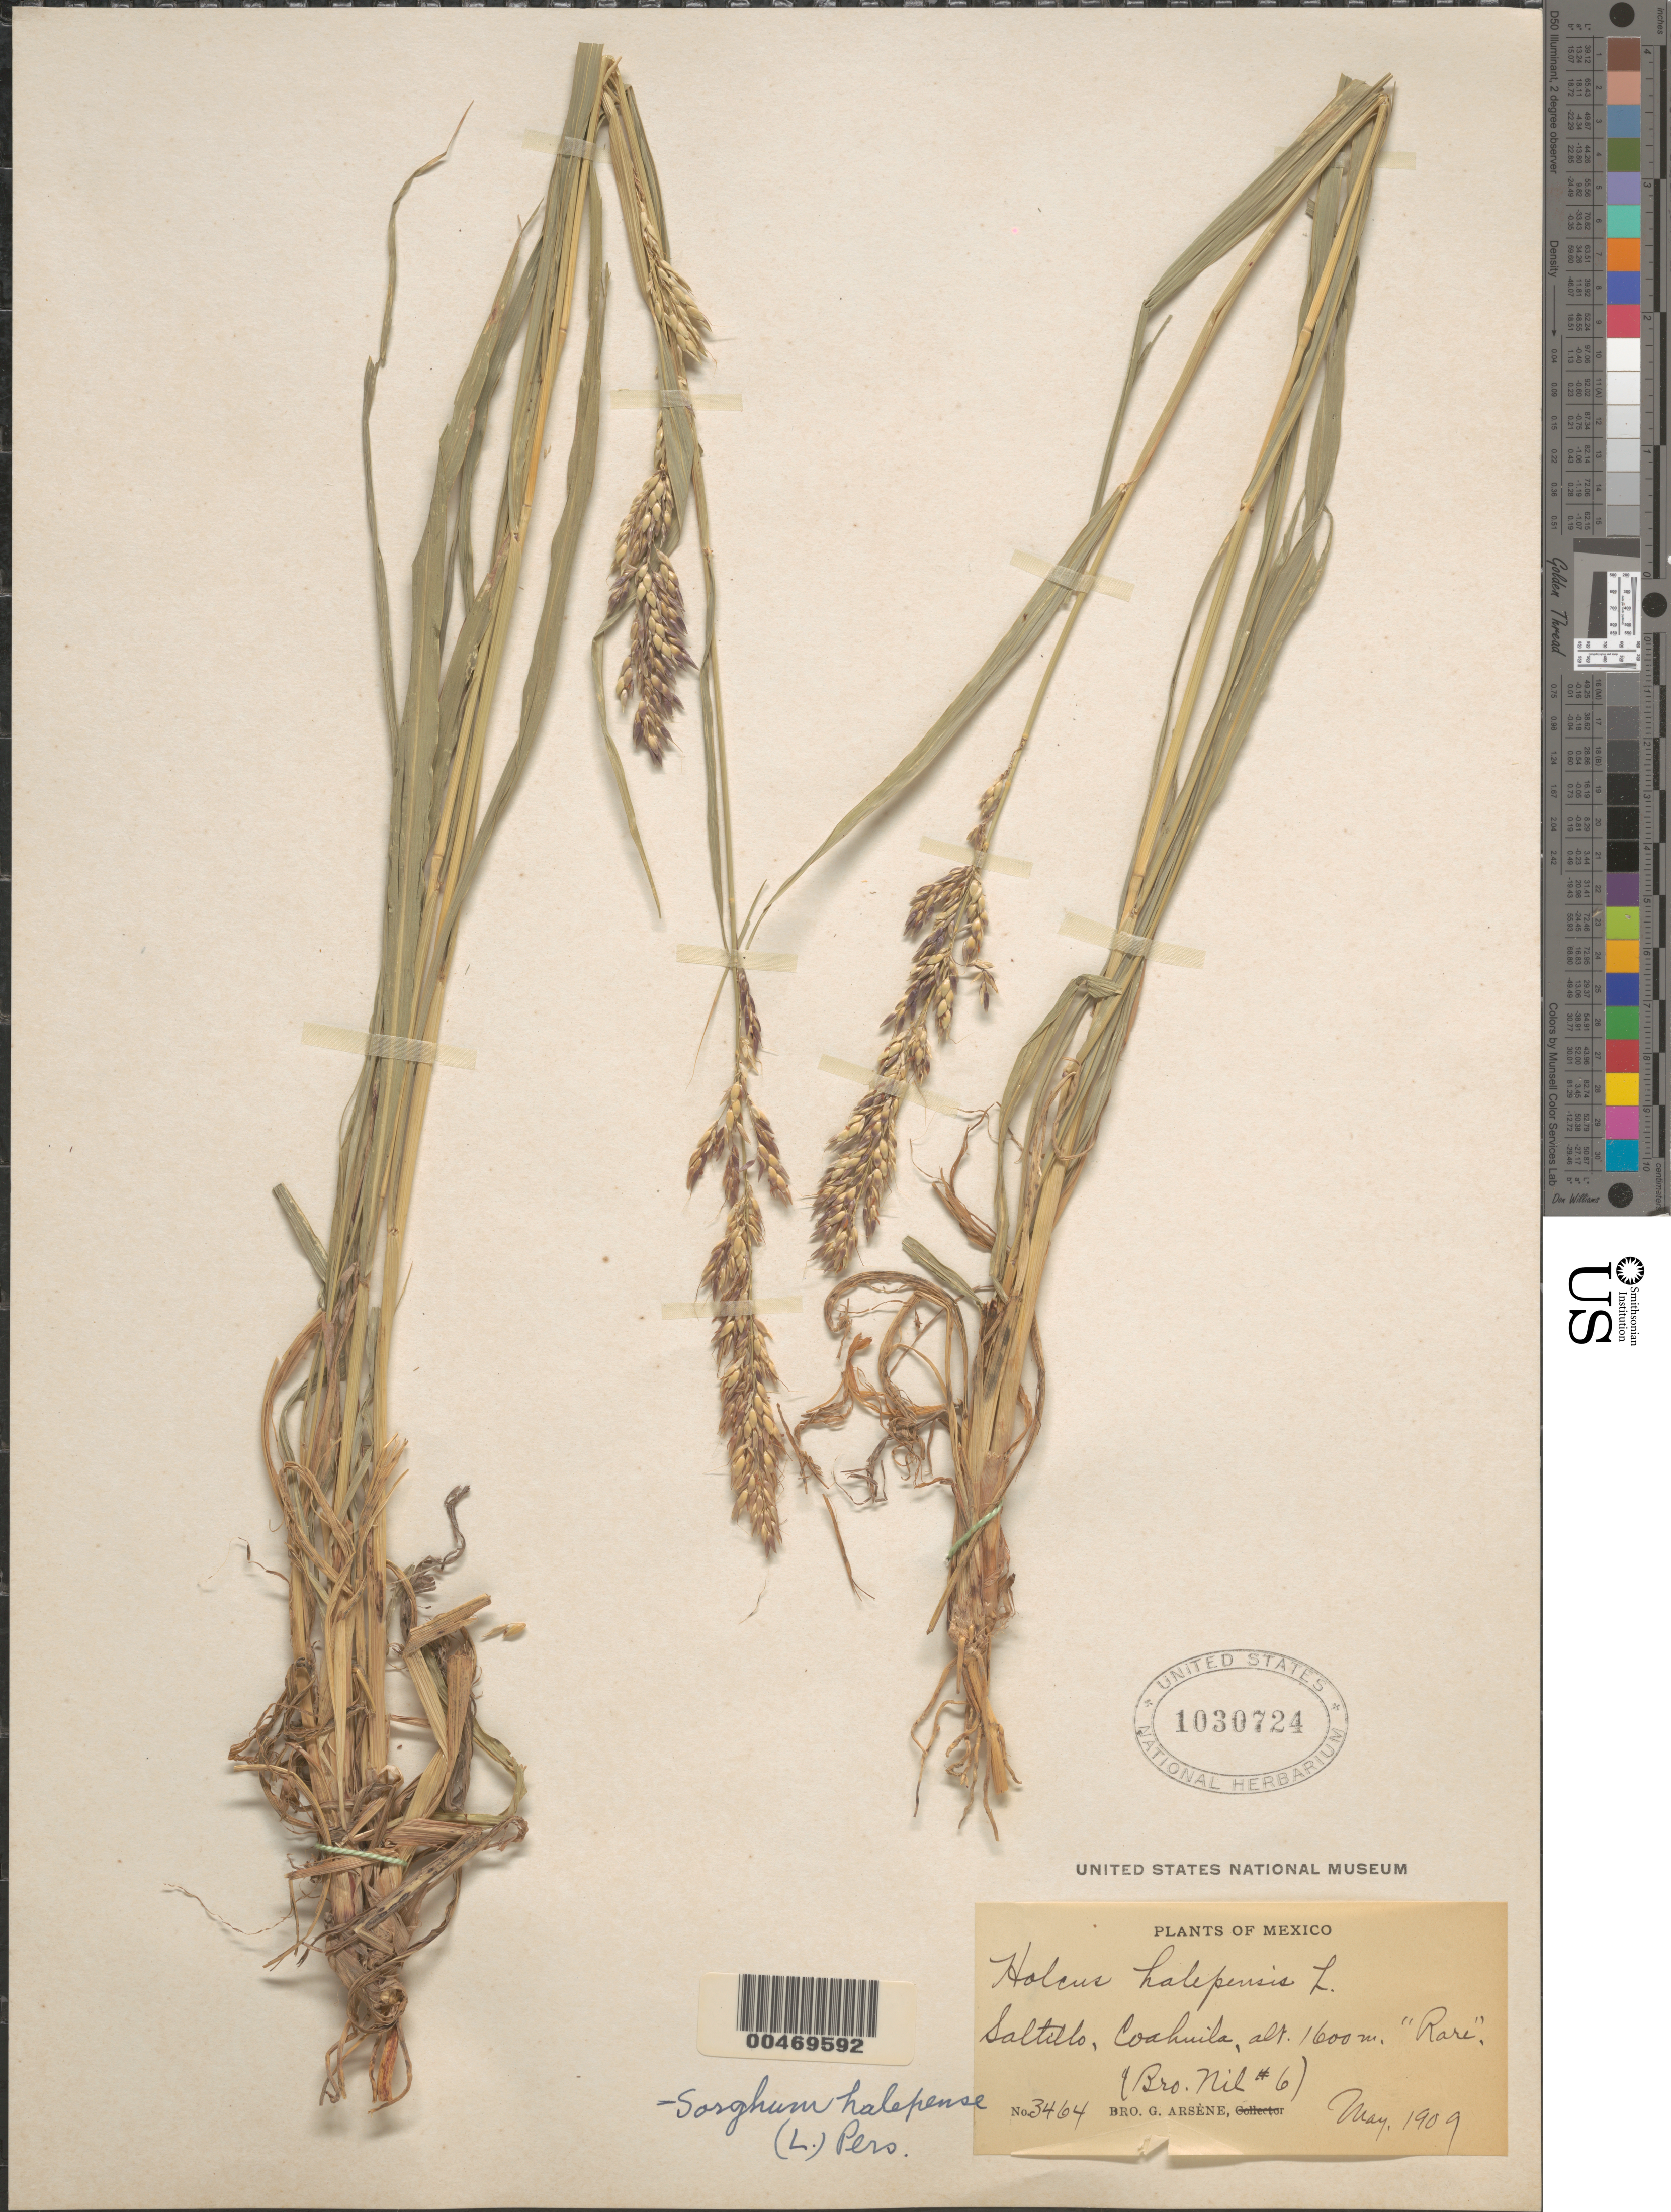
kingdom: Plantae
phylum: Tracheophyta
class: Liliopsida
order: Poales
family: Poaceae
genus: Sorghum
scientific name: Sorghum halepense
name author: (L.) Pers.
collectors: Bro. G. Arsène & Bro. Nil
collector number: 3464/6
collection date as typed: May 1909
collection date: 1909-05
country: Mexico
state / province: Coahuila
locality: Saltillo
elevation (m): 1600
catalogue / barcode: US 1030724